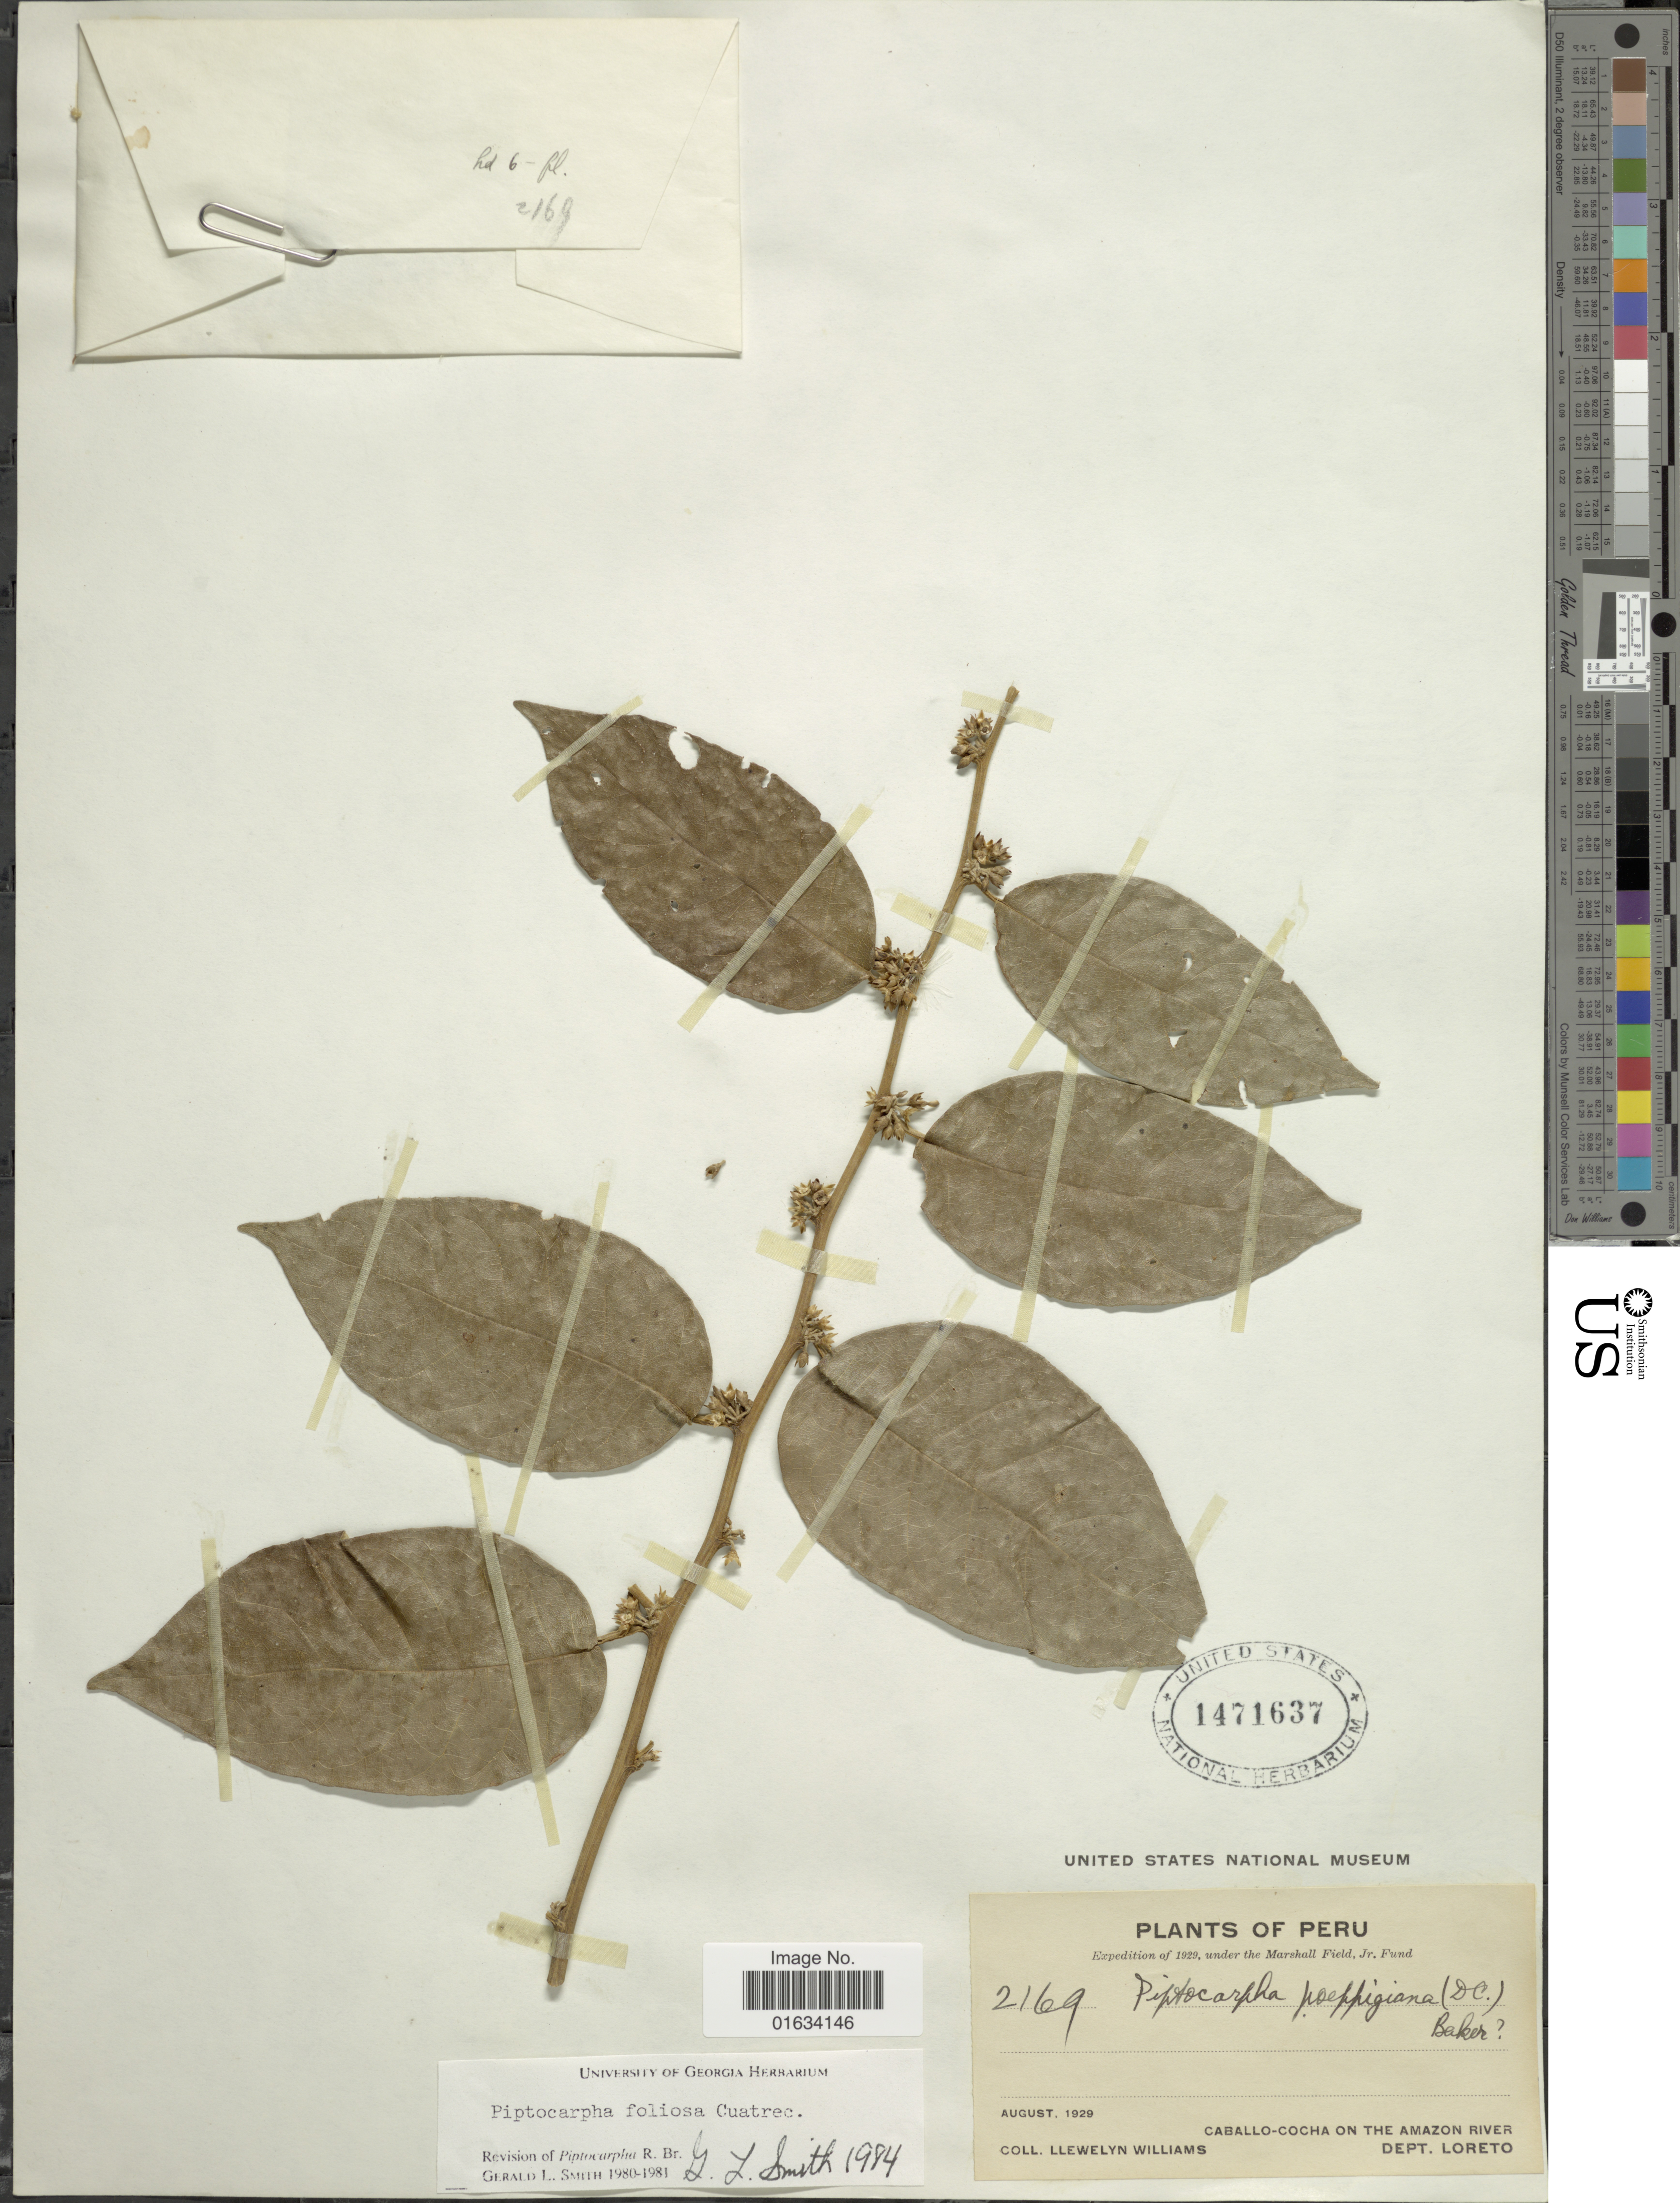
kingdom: Plantae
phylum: Tracheophyta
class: Magnoliopsida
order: Asterales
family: Asteraceae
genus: Piptocarpha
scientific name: Piptocarpha foliosa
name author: Cuatrec.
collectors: Ll. Williams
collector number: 2169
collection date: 1929-08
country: Peru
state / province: Loreto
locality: Peru. Caballo-Cocha on the Amazon River. Dept. Loreto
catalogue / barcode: US 1471637